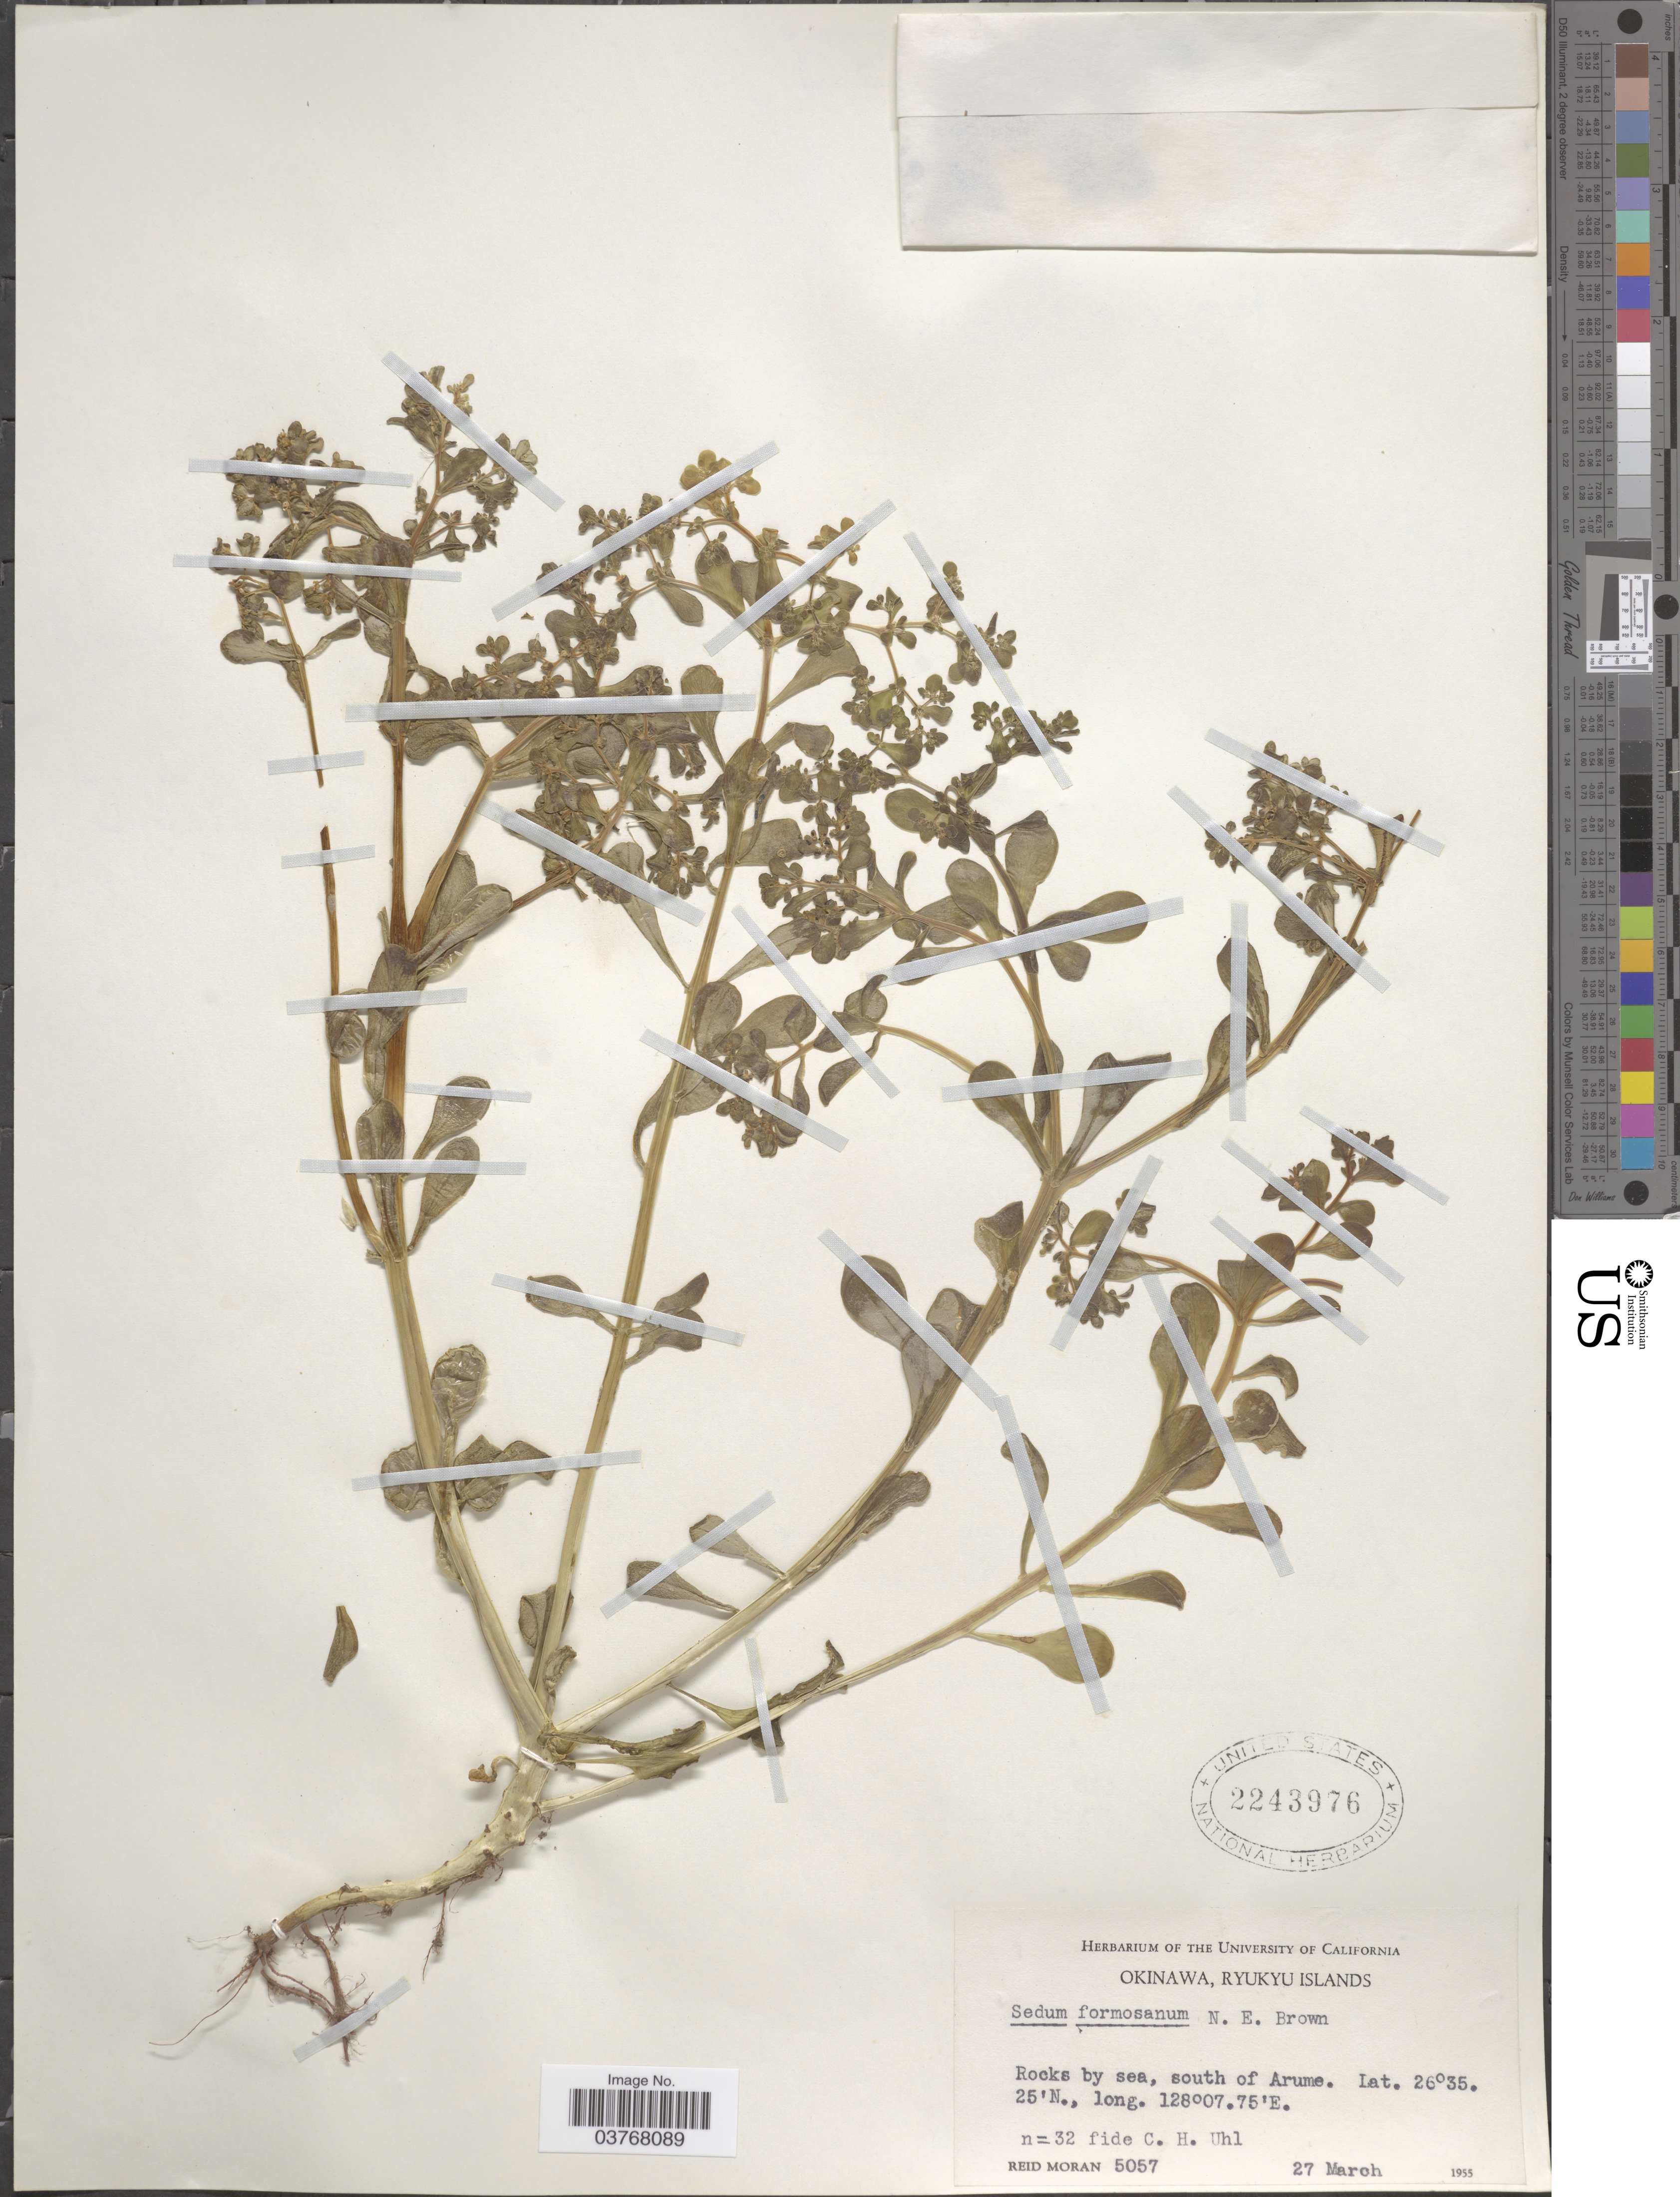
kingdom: Plantae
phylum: Tracheophyta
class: Magnoliopsida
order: Saxifragales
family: Crassulaceae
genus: Sedum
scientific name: Sedum formosanum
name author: N.E. Br.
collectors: R. V. Moran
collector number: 5057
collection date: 1955-03-27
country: Japan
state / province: Okinawa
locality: Ryukyu Islands. Rocks by sea, south of Arume.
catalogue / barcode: US 2243976